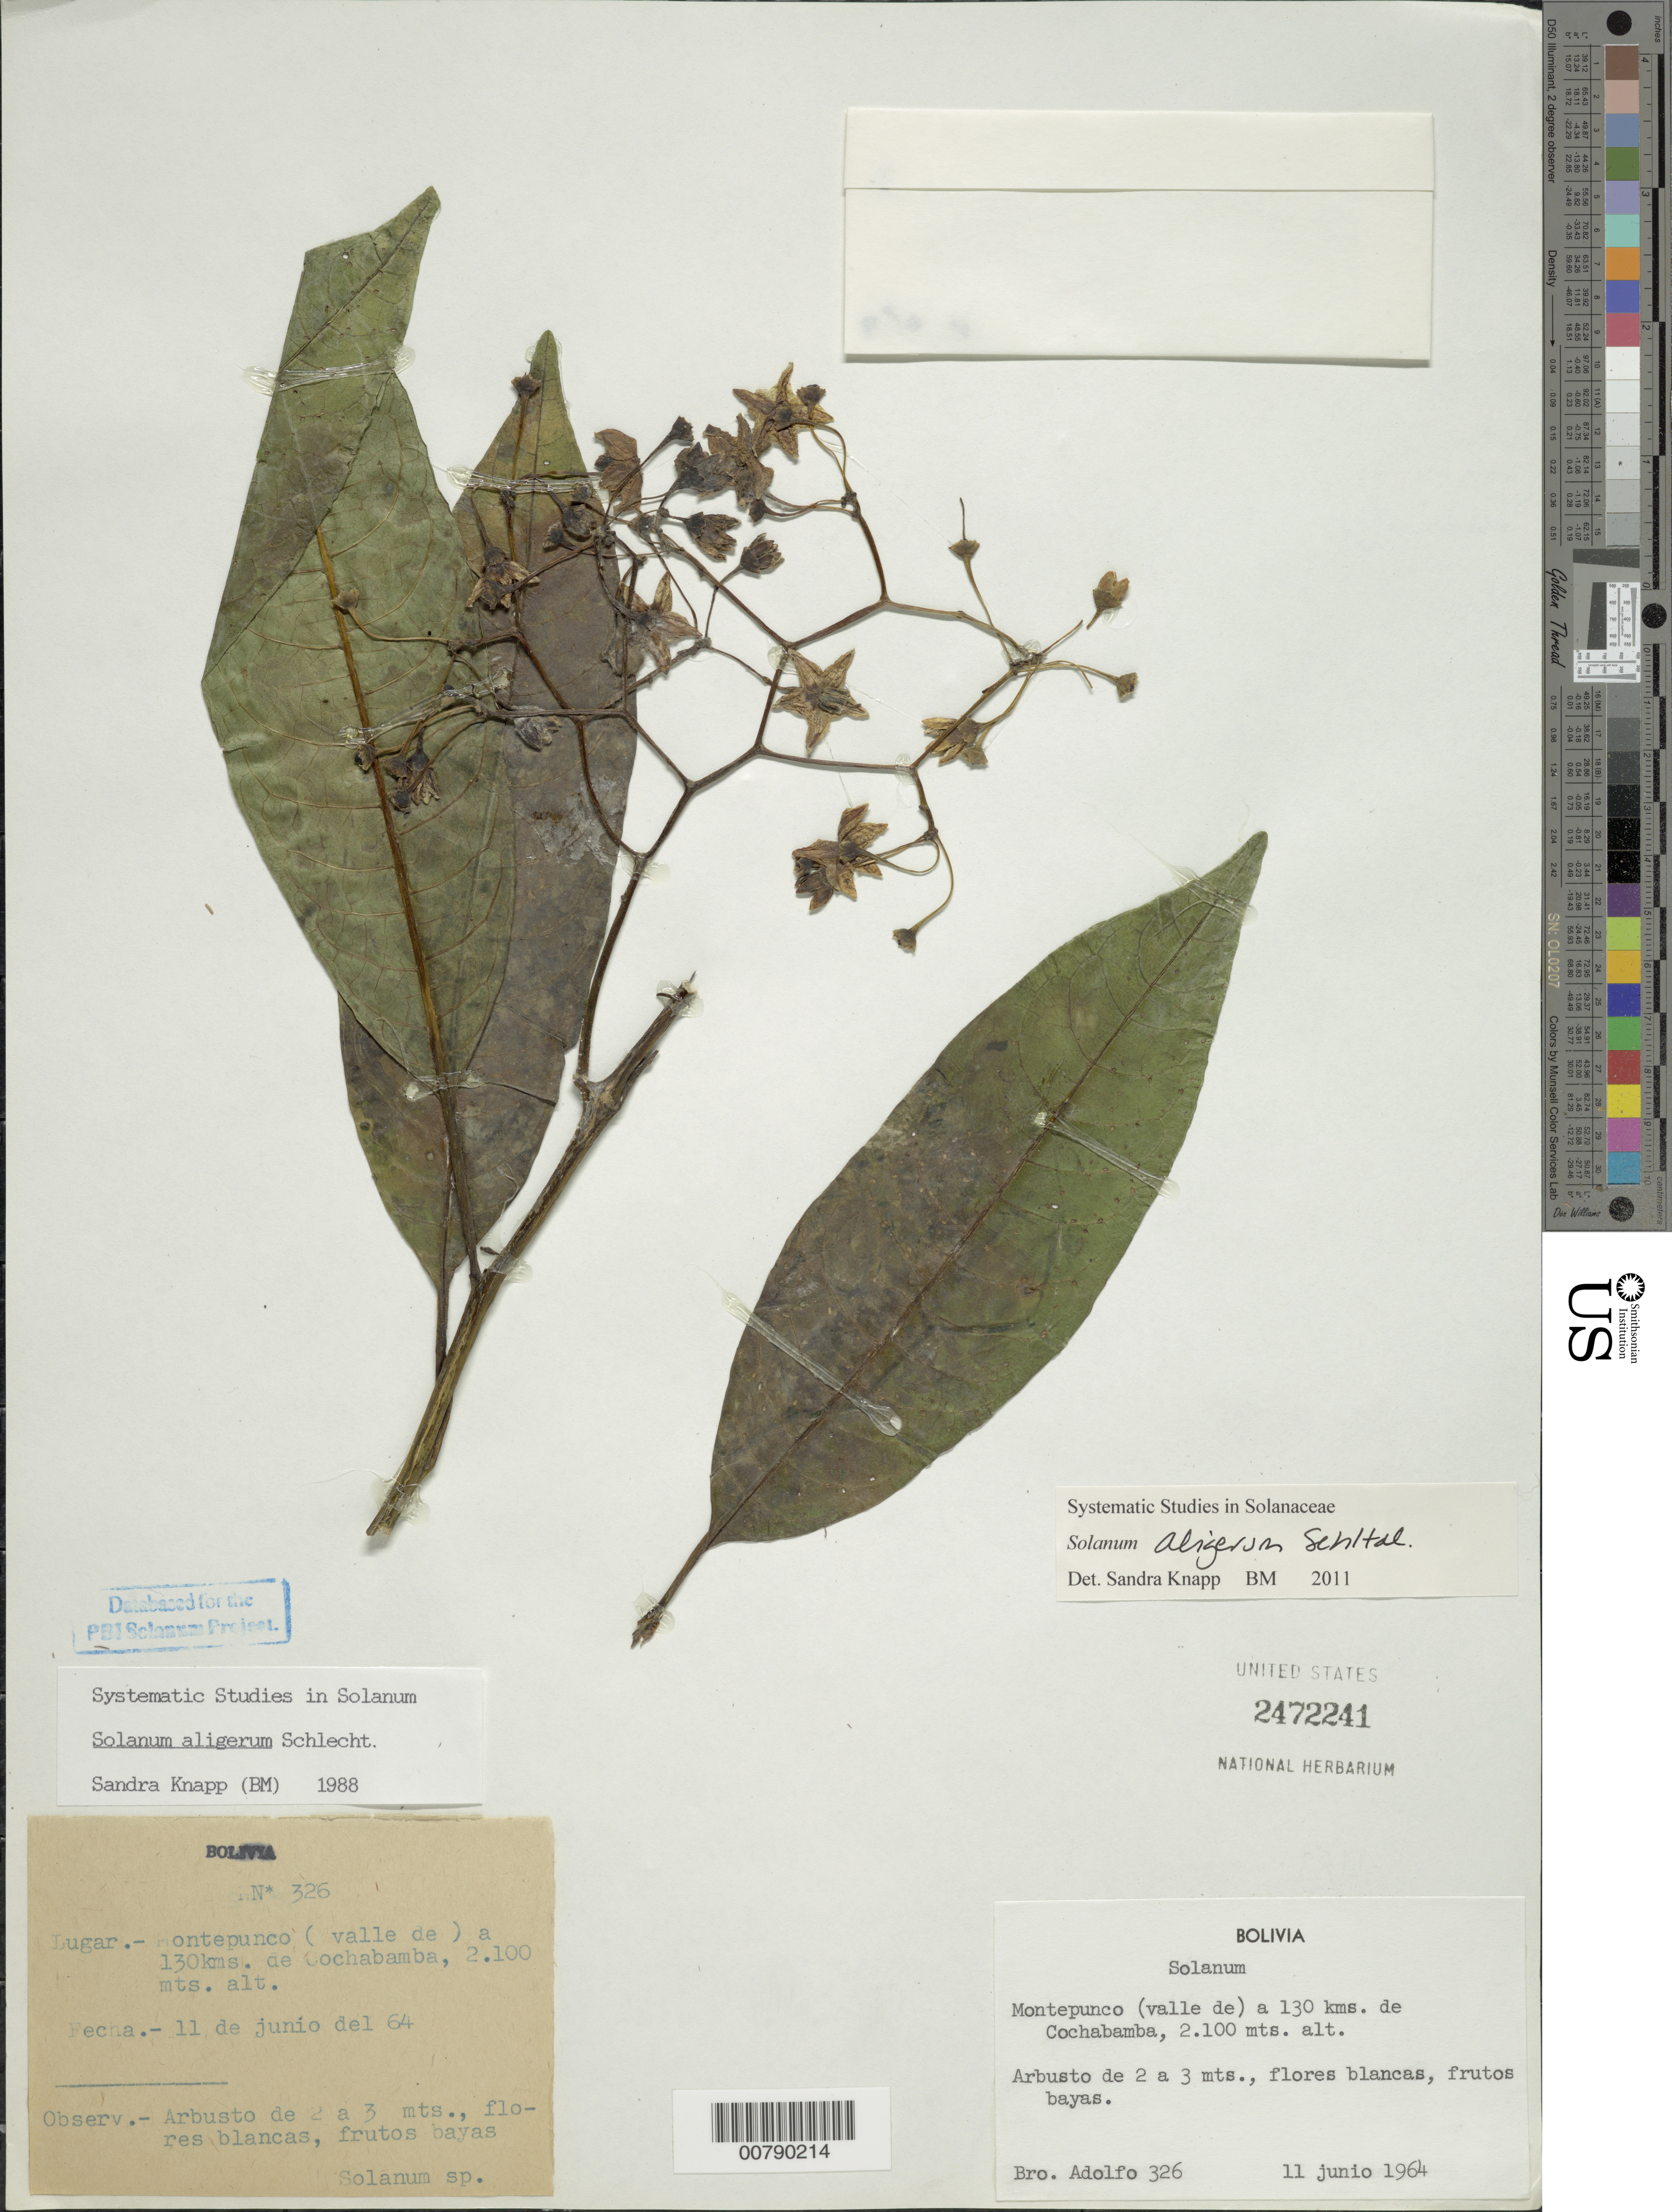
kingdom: Plantae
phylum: Tracheophyta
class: Magnoliopsida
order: Solanales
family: Solanaceae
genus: Solanum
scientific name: Solanum aligerum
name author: Schltdl.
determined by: Knapp, S. D.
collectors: Bro. Adolfo M.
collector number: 326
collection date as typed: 11 Jun 1964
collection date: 1964-06-11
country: Bolivia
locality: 130 km de Cochabamba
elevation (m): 2100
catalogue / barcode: US 2472241